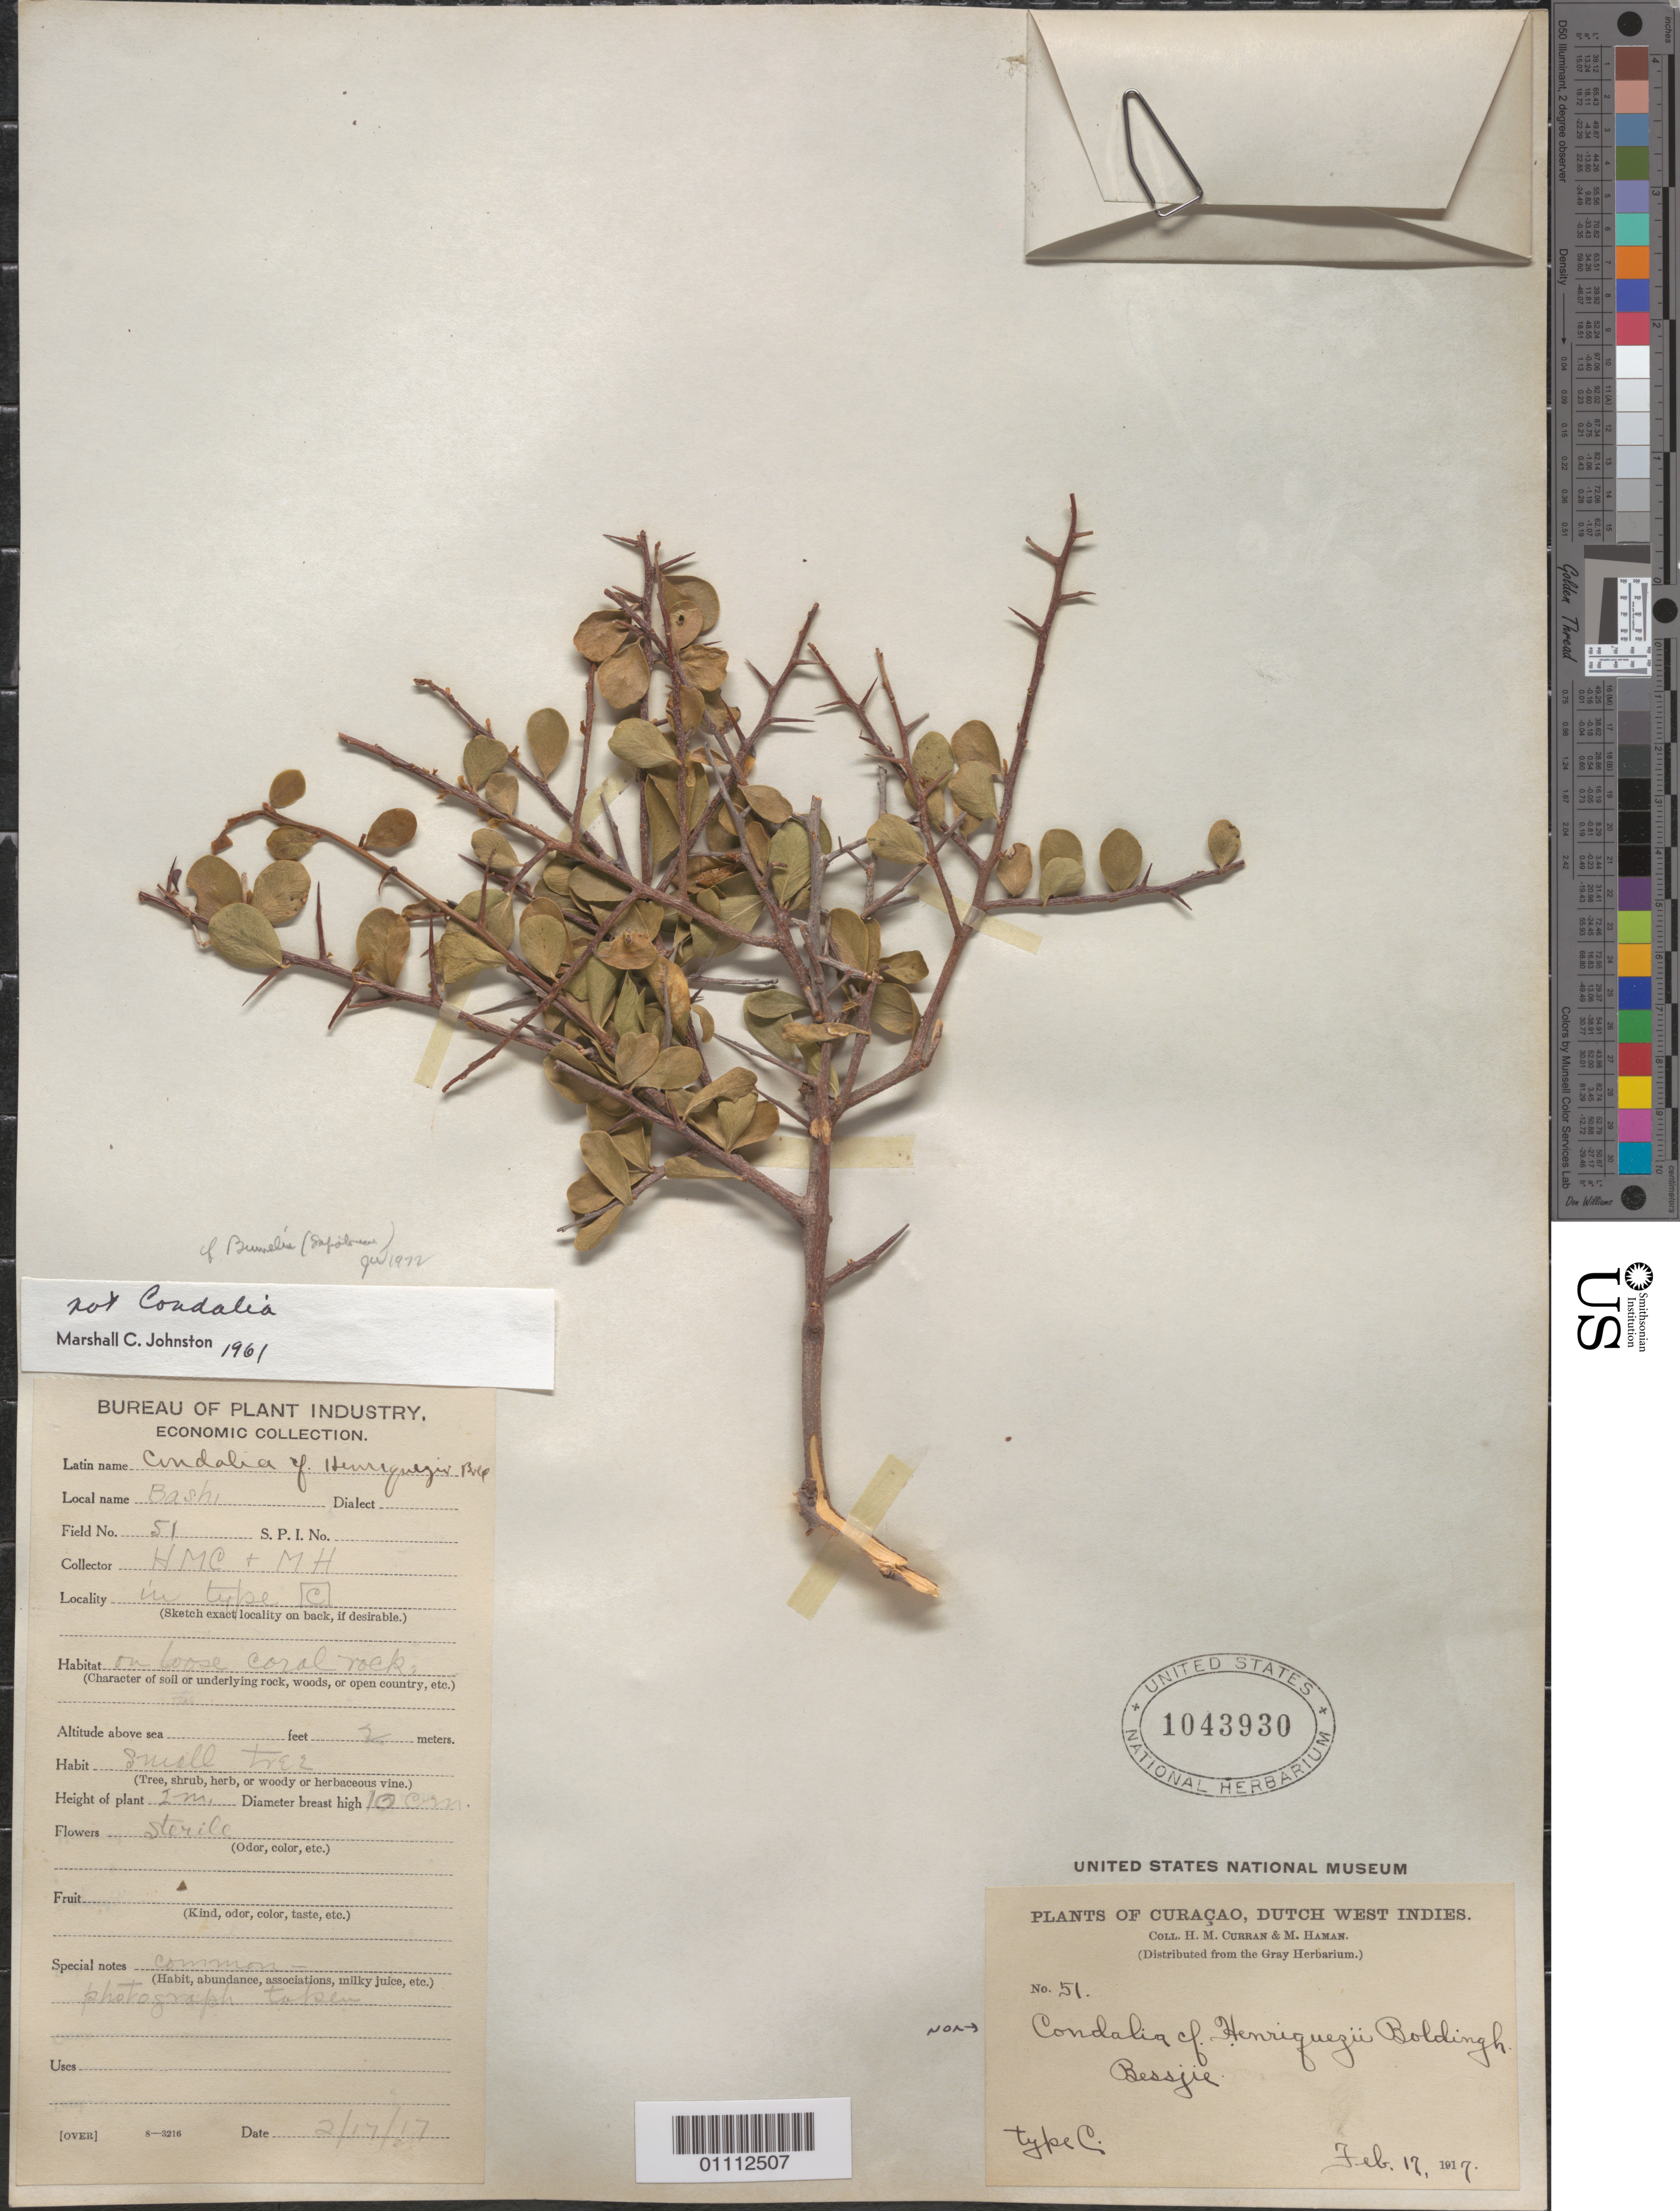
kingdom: Plantae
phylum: Tracheophyta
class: Magnoliopsida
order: Rosales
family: Rhamnaceae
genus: Condalia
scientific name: Condalia henriquezii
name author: Bold.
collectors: H. M. Curran & M. Haman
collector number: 51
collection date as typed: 17 Feb 1917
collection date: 1917-02-17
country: Curaçao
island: Curaçao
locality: In Type C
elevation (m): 2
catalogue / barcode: US 1043930